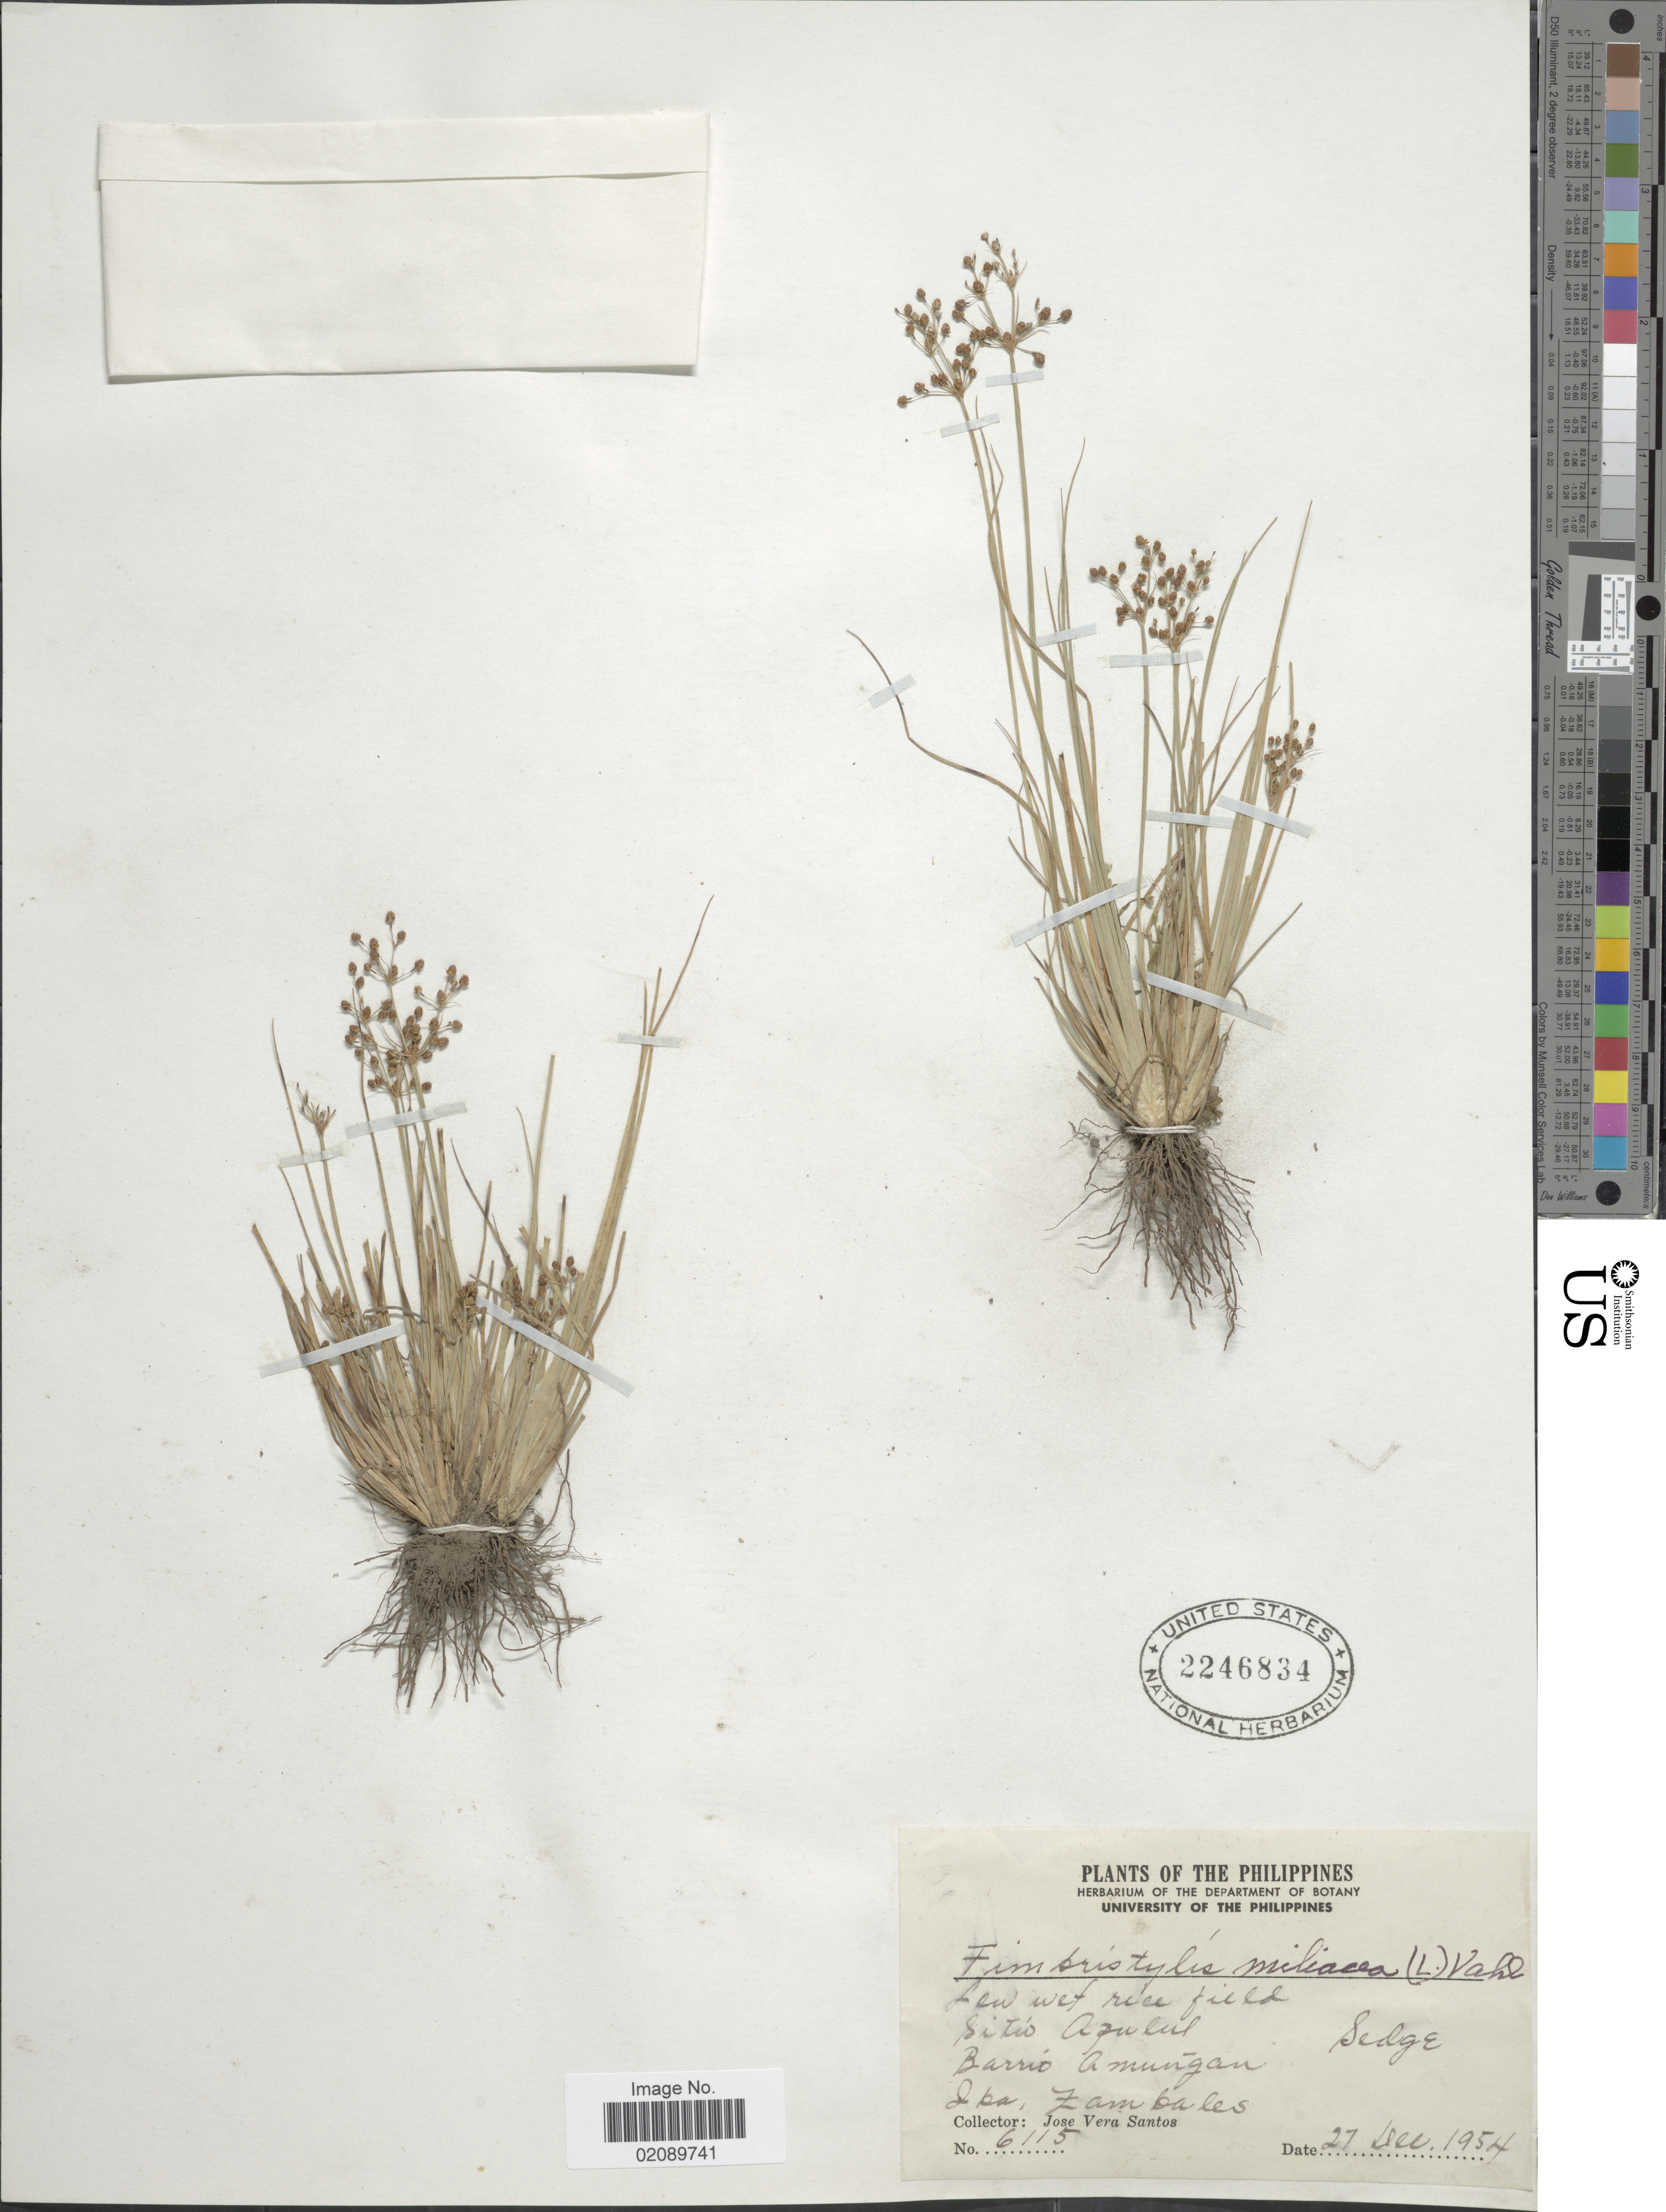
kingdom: Plantae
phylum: Tracheophyta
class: Liliopsida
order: Poales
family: Cyperaceae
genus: Fimbristylis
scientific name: Fimbristylis littoralis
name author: Gaudich.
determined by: Strong, M. T., (US), Smithsonian Institution - National Museum of Natural History (UNITED STATES)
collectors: J. Santos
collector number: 6115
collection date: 1954-12-27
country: Philippines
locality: Sitio Amungan, Iba, Zambales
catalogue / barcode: US 2246834